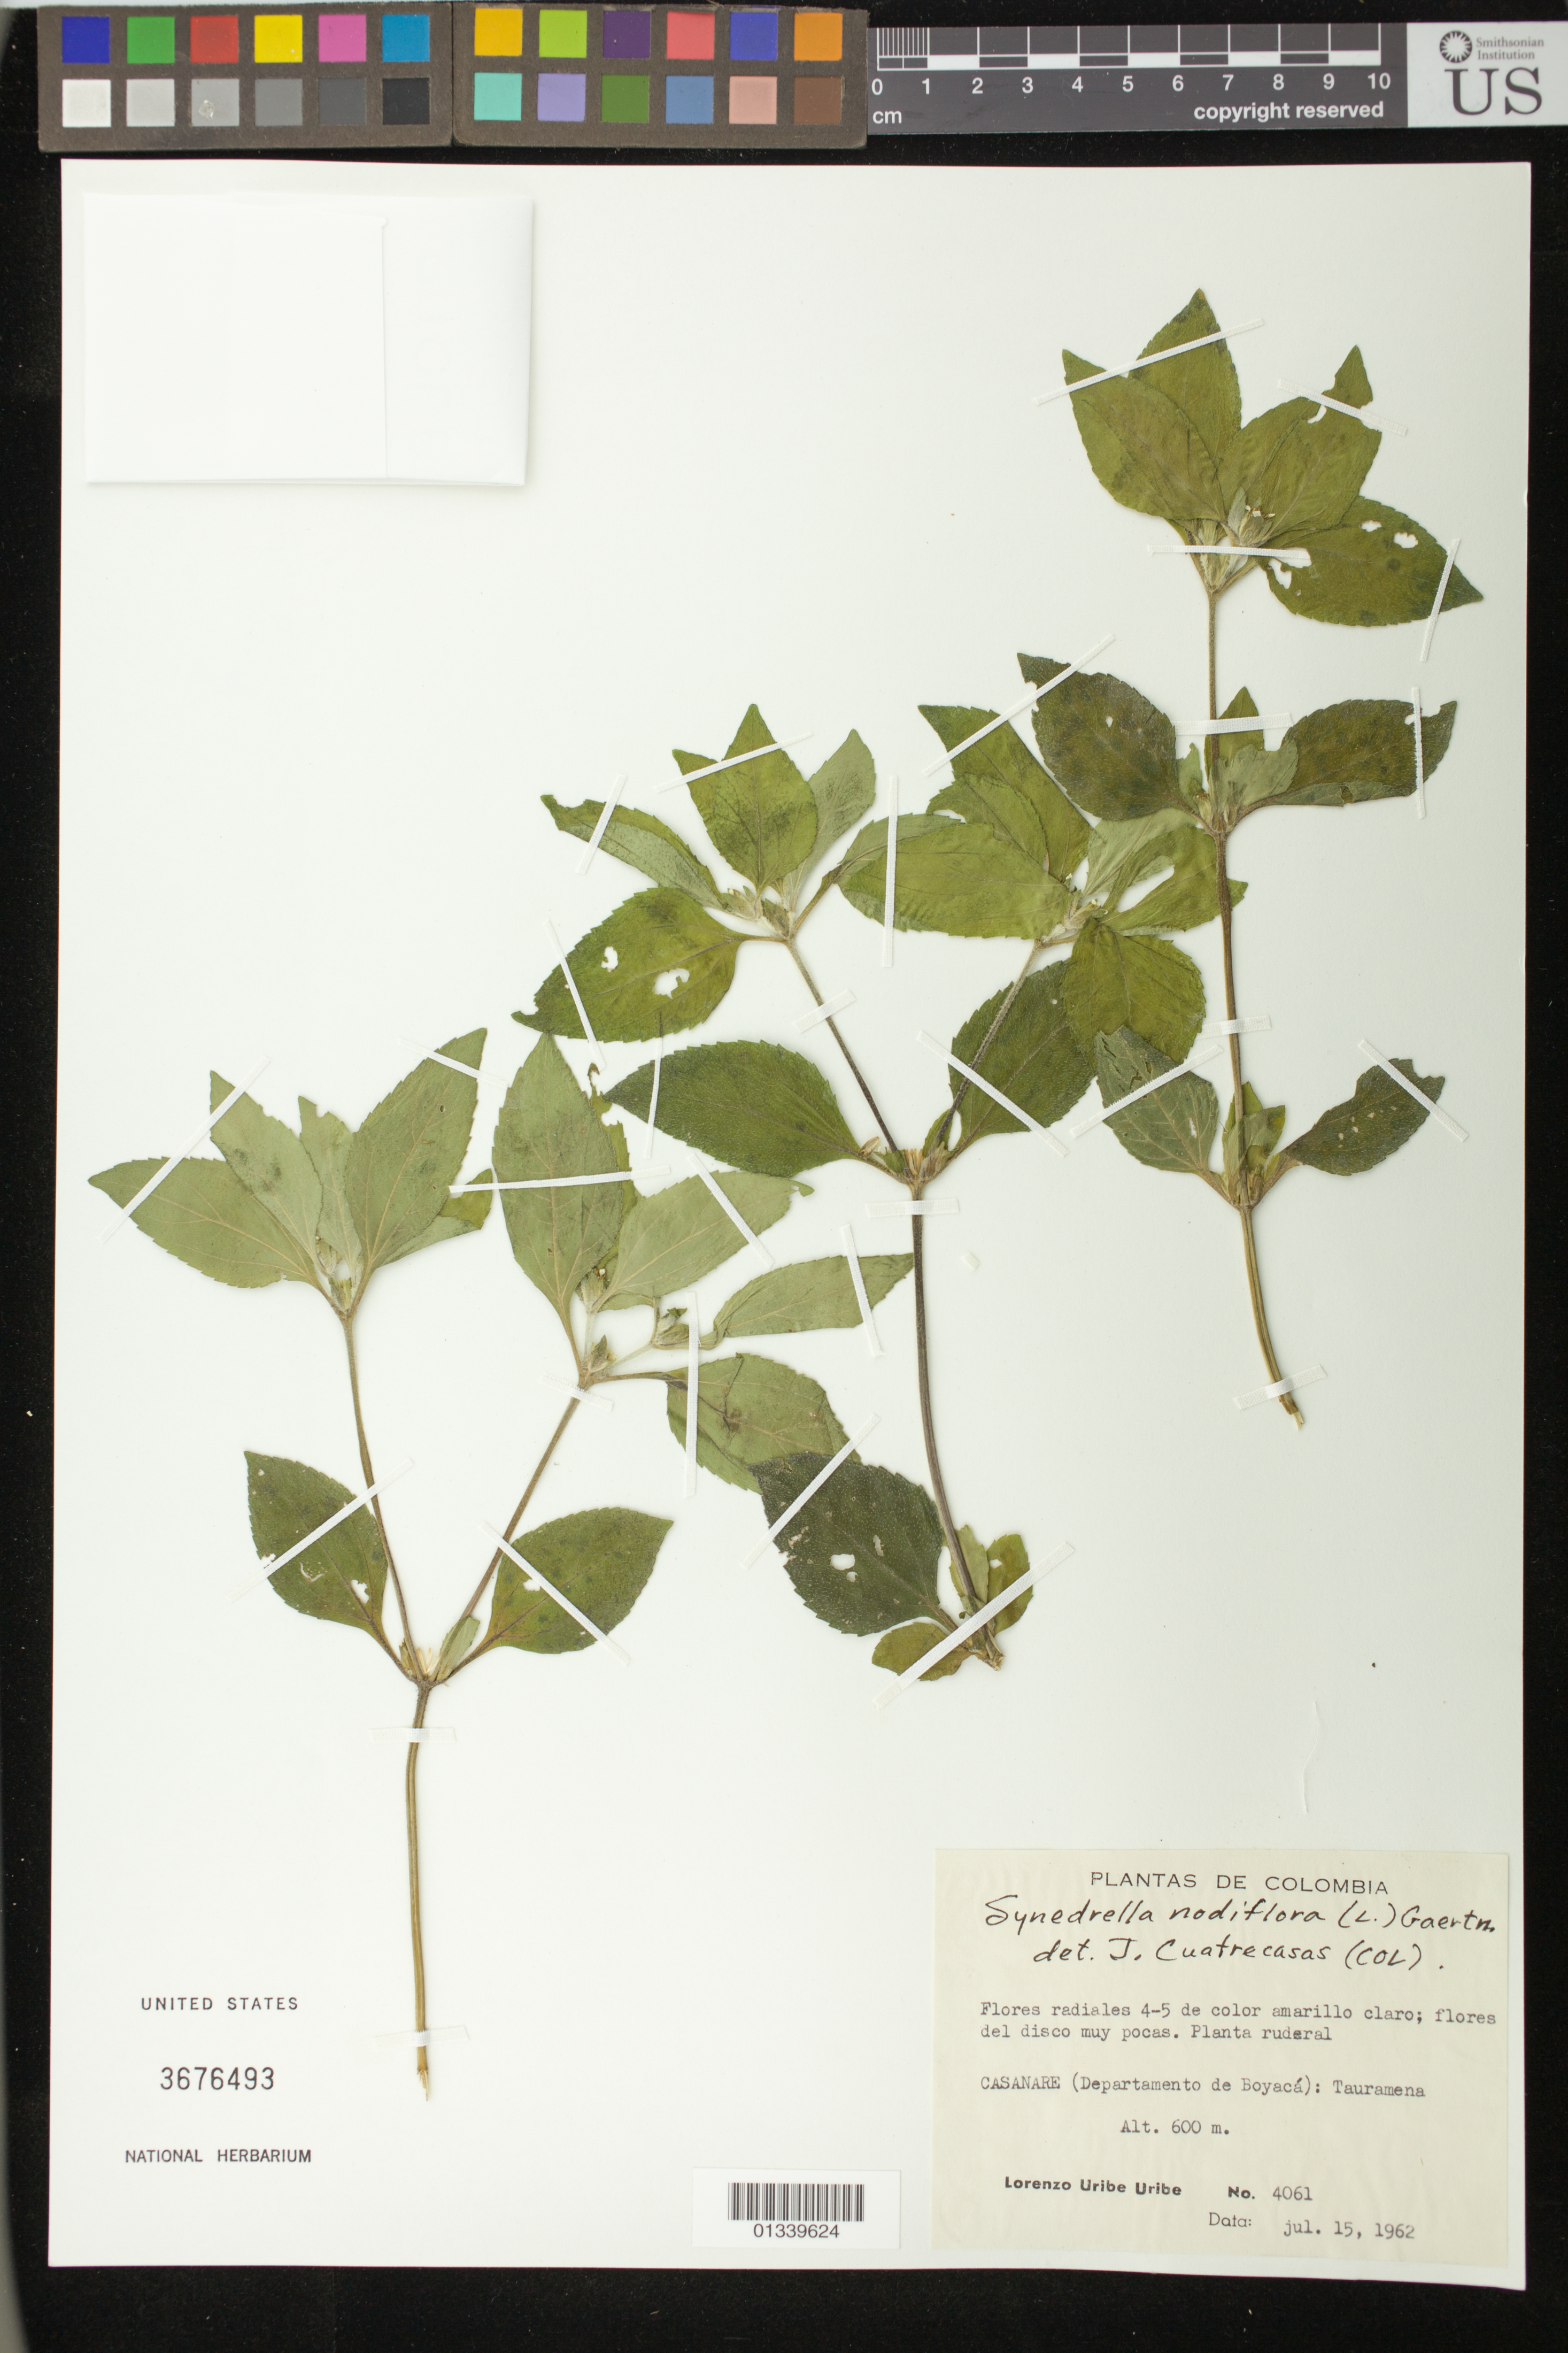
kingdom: Plantae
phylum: Tracheophyta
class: Magnoliopsida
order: Asterales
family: Asteraceae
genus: Synedrella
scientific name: Synedrella nodiflora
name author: (L.) Gaertn.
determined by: Cuatrecasas, J.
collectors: L. Uribe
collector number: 4061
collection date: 1962-07-15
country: Colombia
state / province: Casanare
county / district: Tauramena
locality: Tauramena.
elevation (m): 600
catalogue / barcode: US 3676493